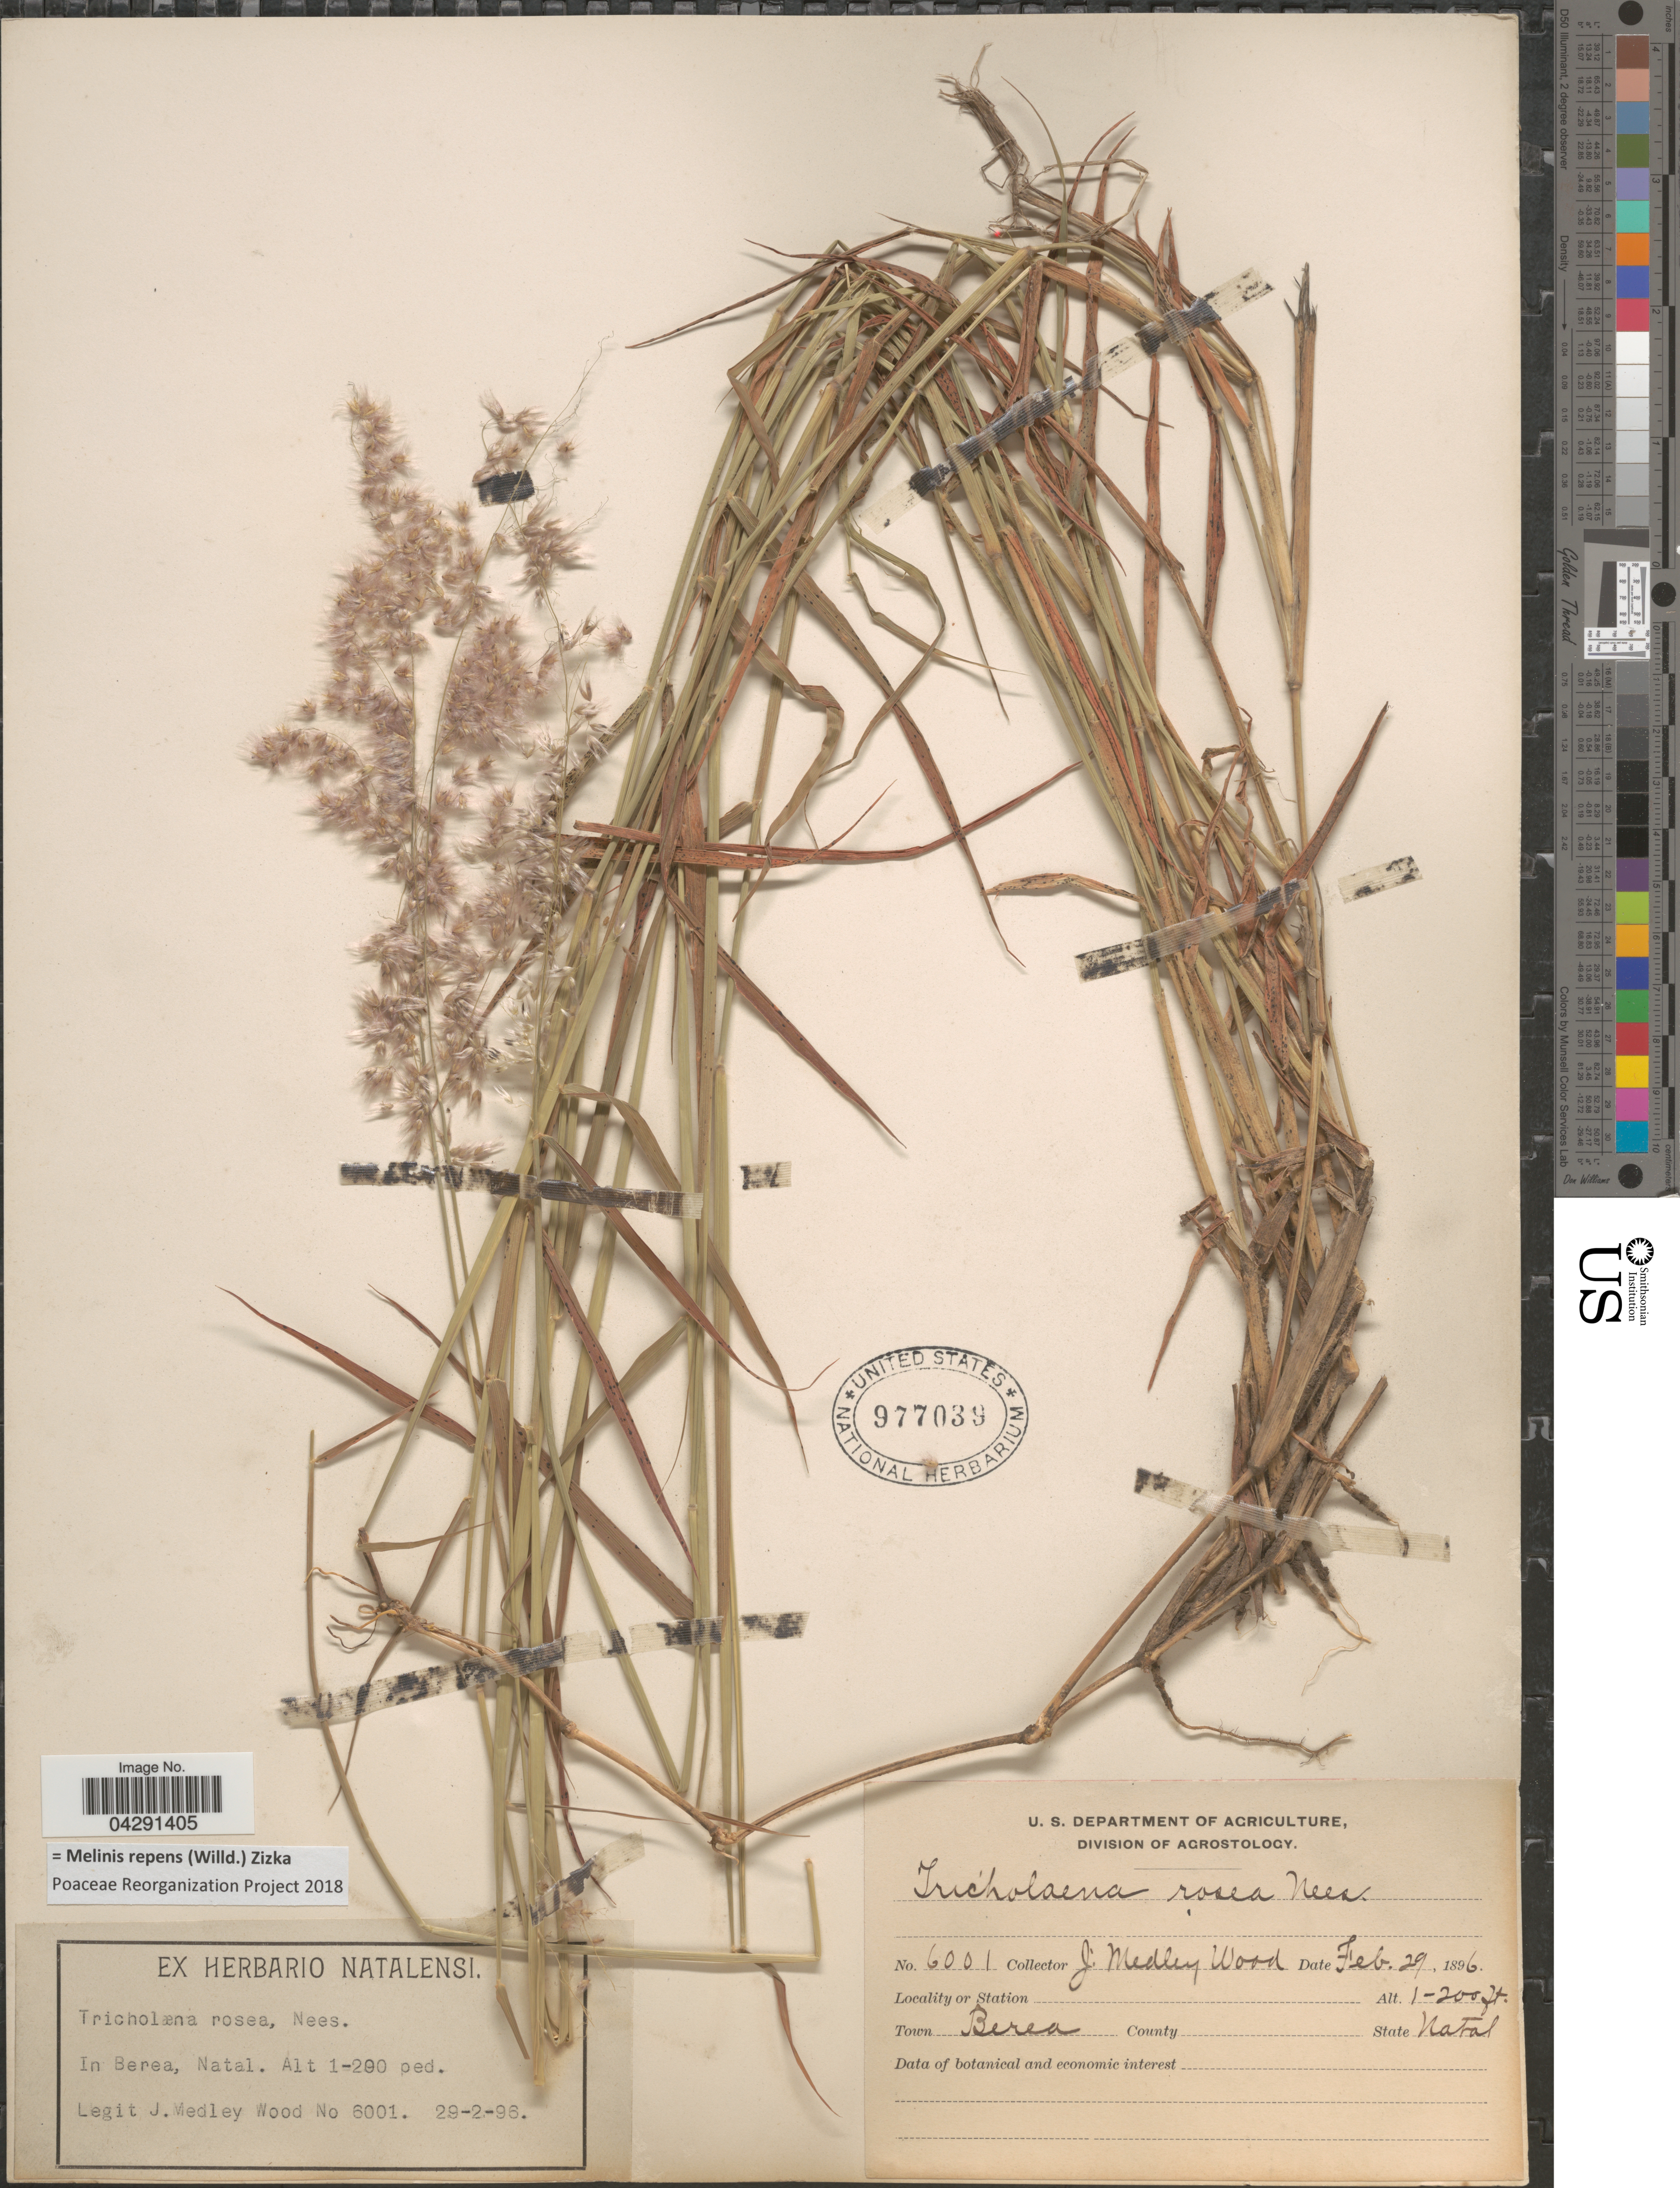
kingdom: Plantae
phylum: Tracheophyta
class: Liliopsida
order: Poales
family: Poaceae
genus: Melinis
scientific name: Melinis repens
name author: (Willd.) Zizka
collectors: J. Medley Wood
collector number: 6001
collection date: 1896-02-29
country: South Africa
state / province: KwaZulu-Natal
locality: Town Berea, Natal.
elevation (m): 0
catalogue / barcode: US 977039